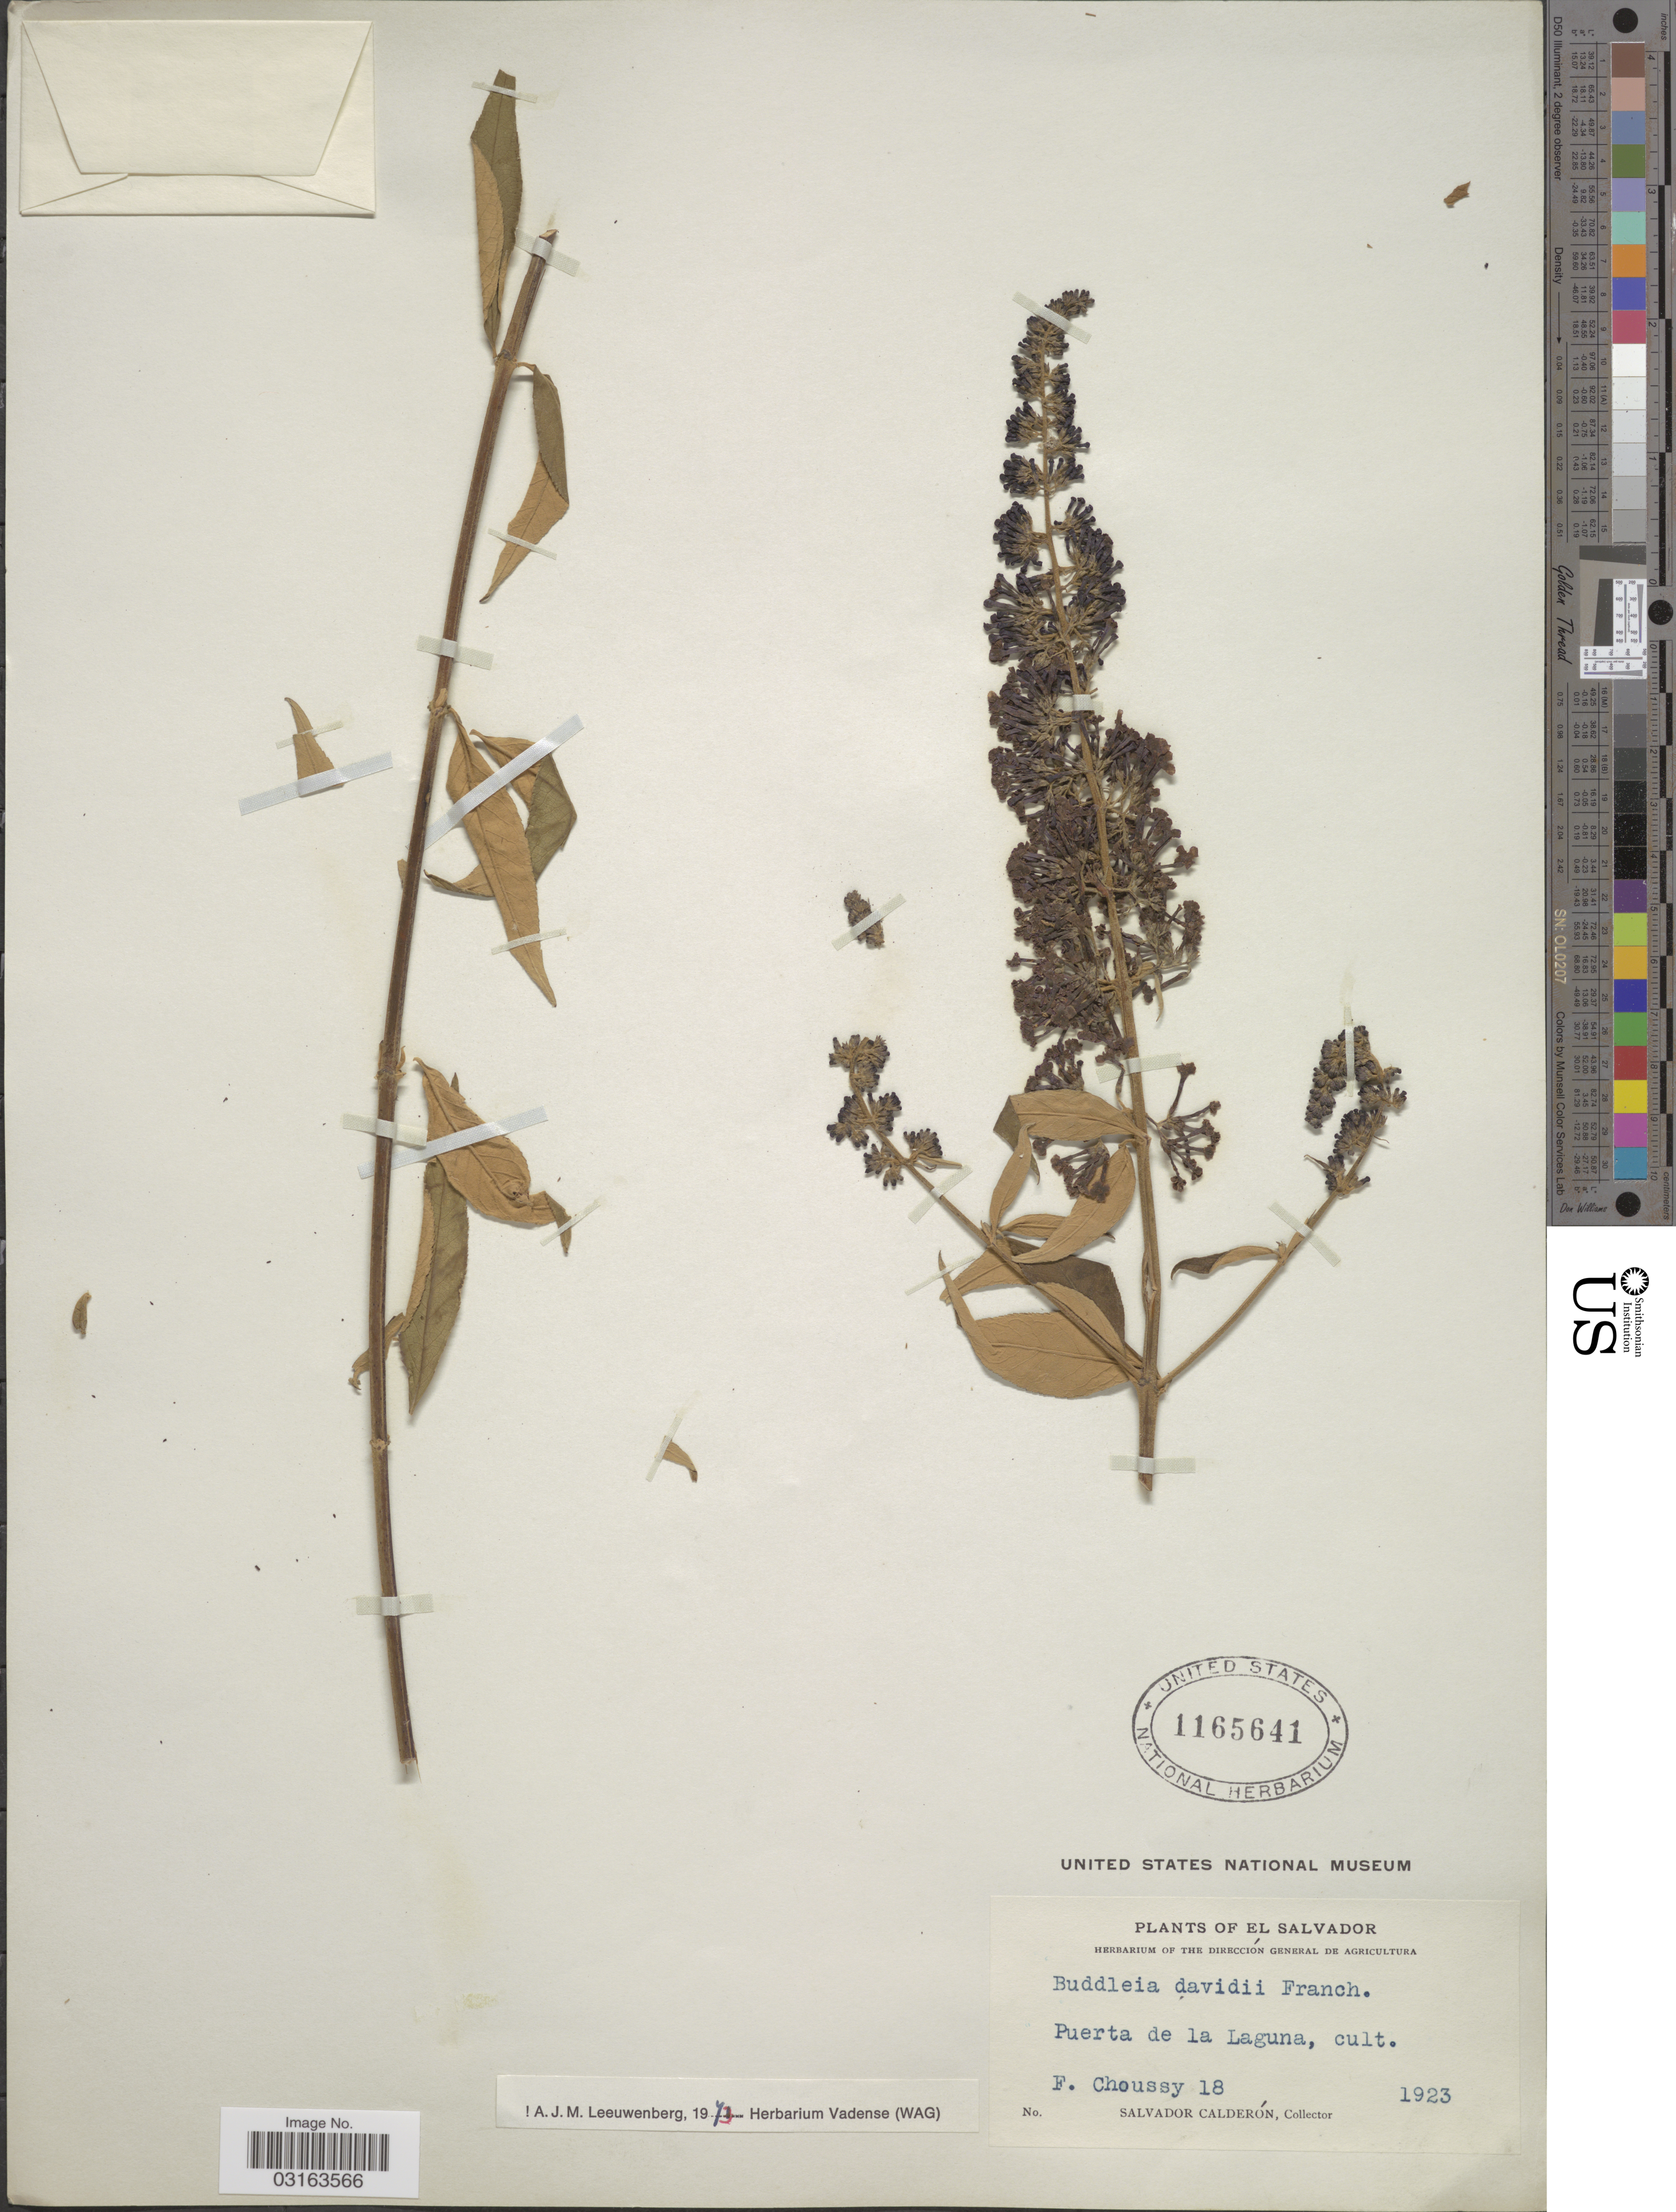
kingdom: Plantae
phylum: Tracheophyta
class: Magnoliopsida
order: Lamiales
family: Scrophulariaceae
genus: Buddleja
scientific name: Buddleja davidii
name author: Franch.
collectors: F. Choussy & S. Calderón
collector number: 18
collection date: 1923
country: El Salvador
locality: Puerta de la Laguna.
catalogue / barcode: US 1165641